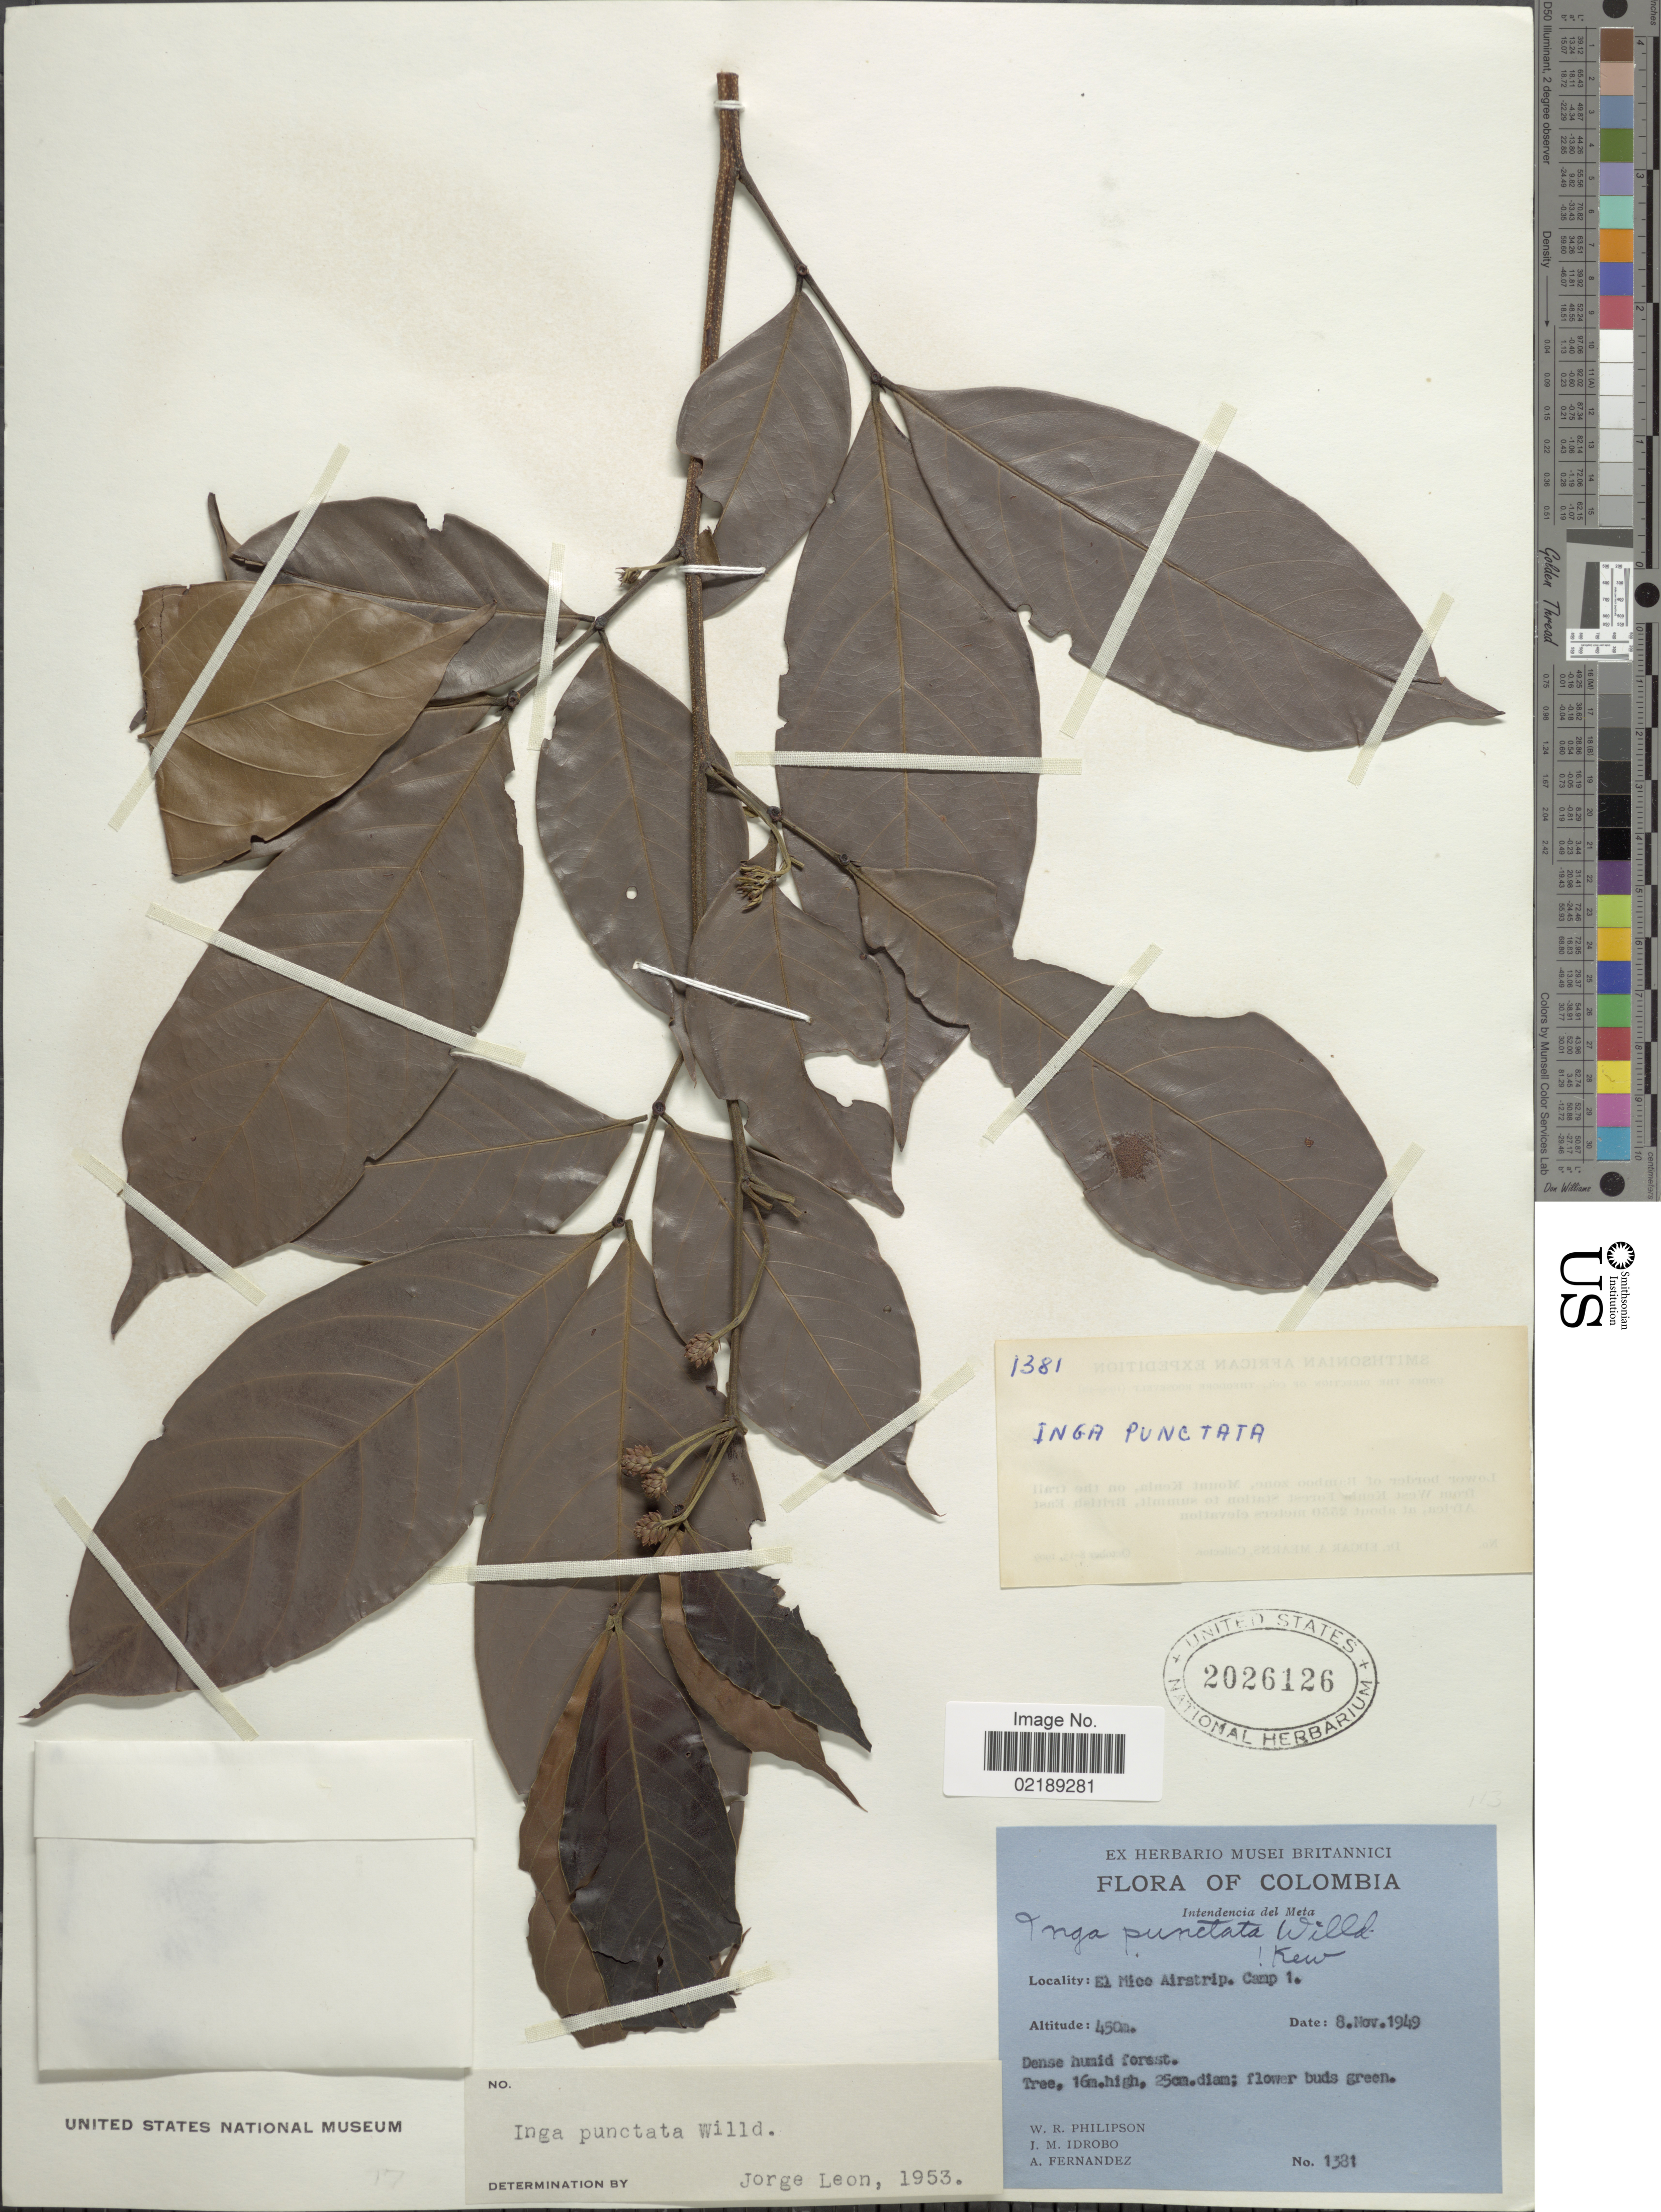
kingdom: Plantae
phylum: Tracheophyta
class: Magnoliopsida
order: Fabales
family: Fabaceae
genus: Inga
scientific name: Inga punctata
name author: Willd.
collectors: W. R. Philipson, J. M. Idrobo & A. Fernandez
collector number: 1381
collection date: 1949-11-08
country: Colombia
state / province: Meta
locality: Intendencia del Meta, El Mico Airstrip, Camp 1.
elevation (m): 450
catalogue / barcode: US 2026126